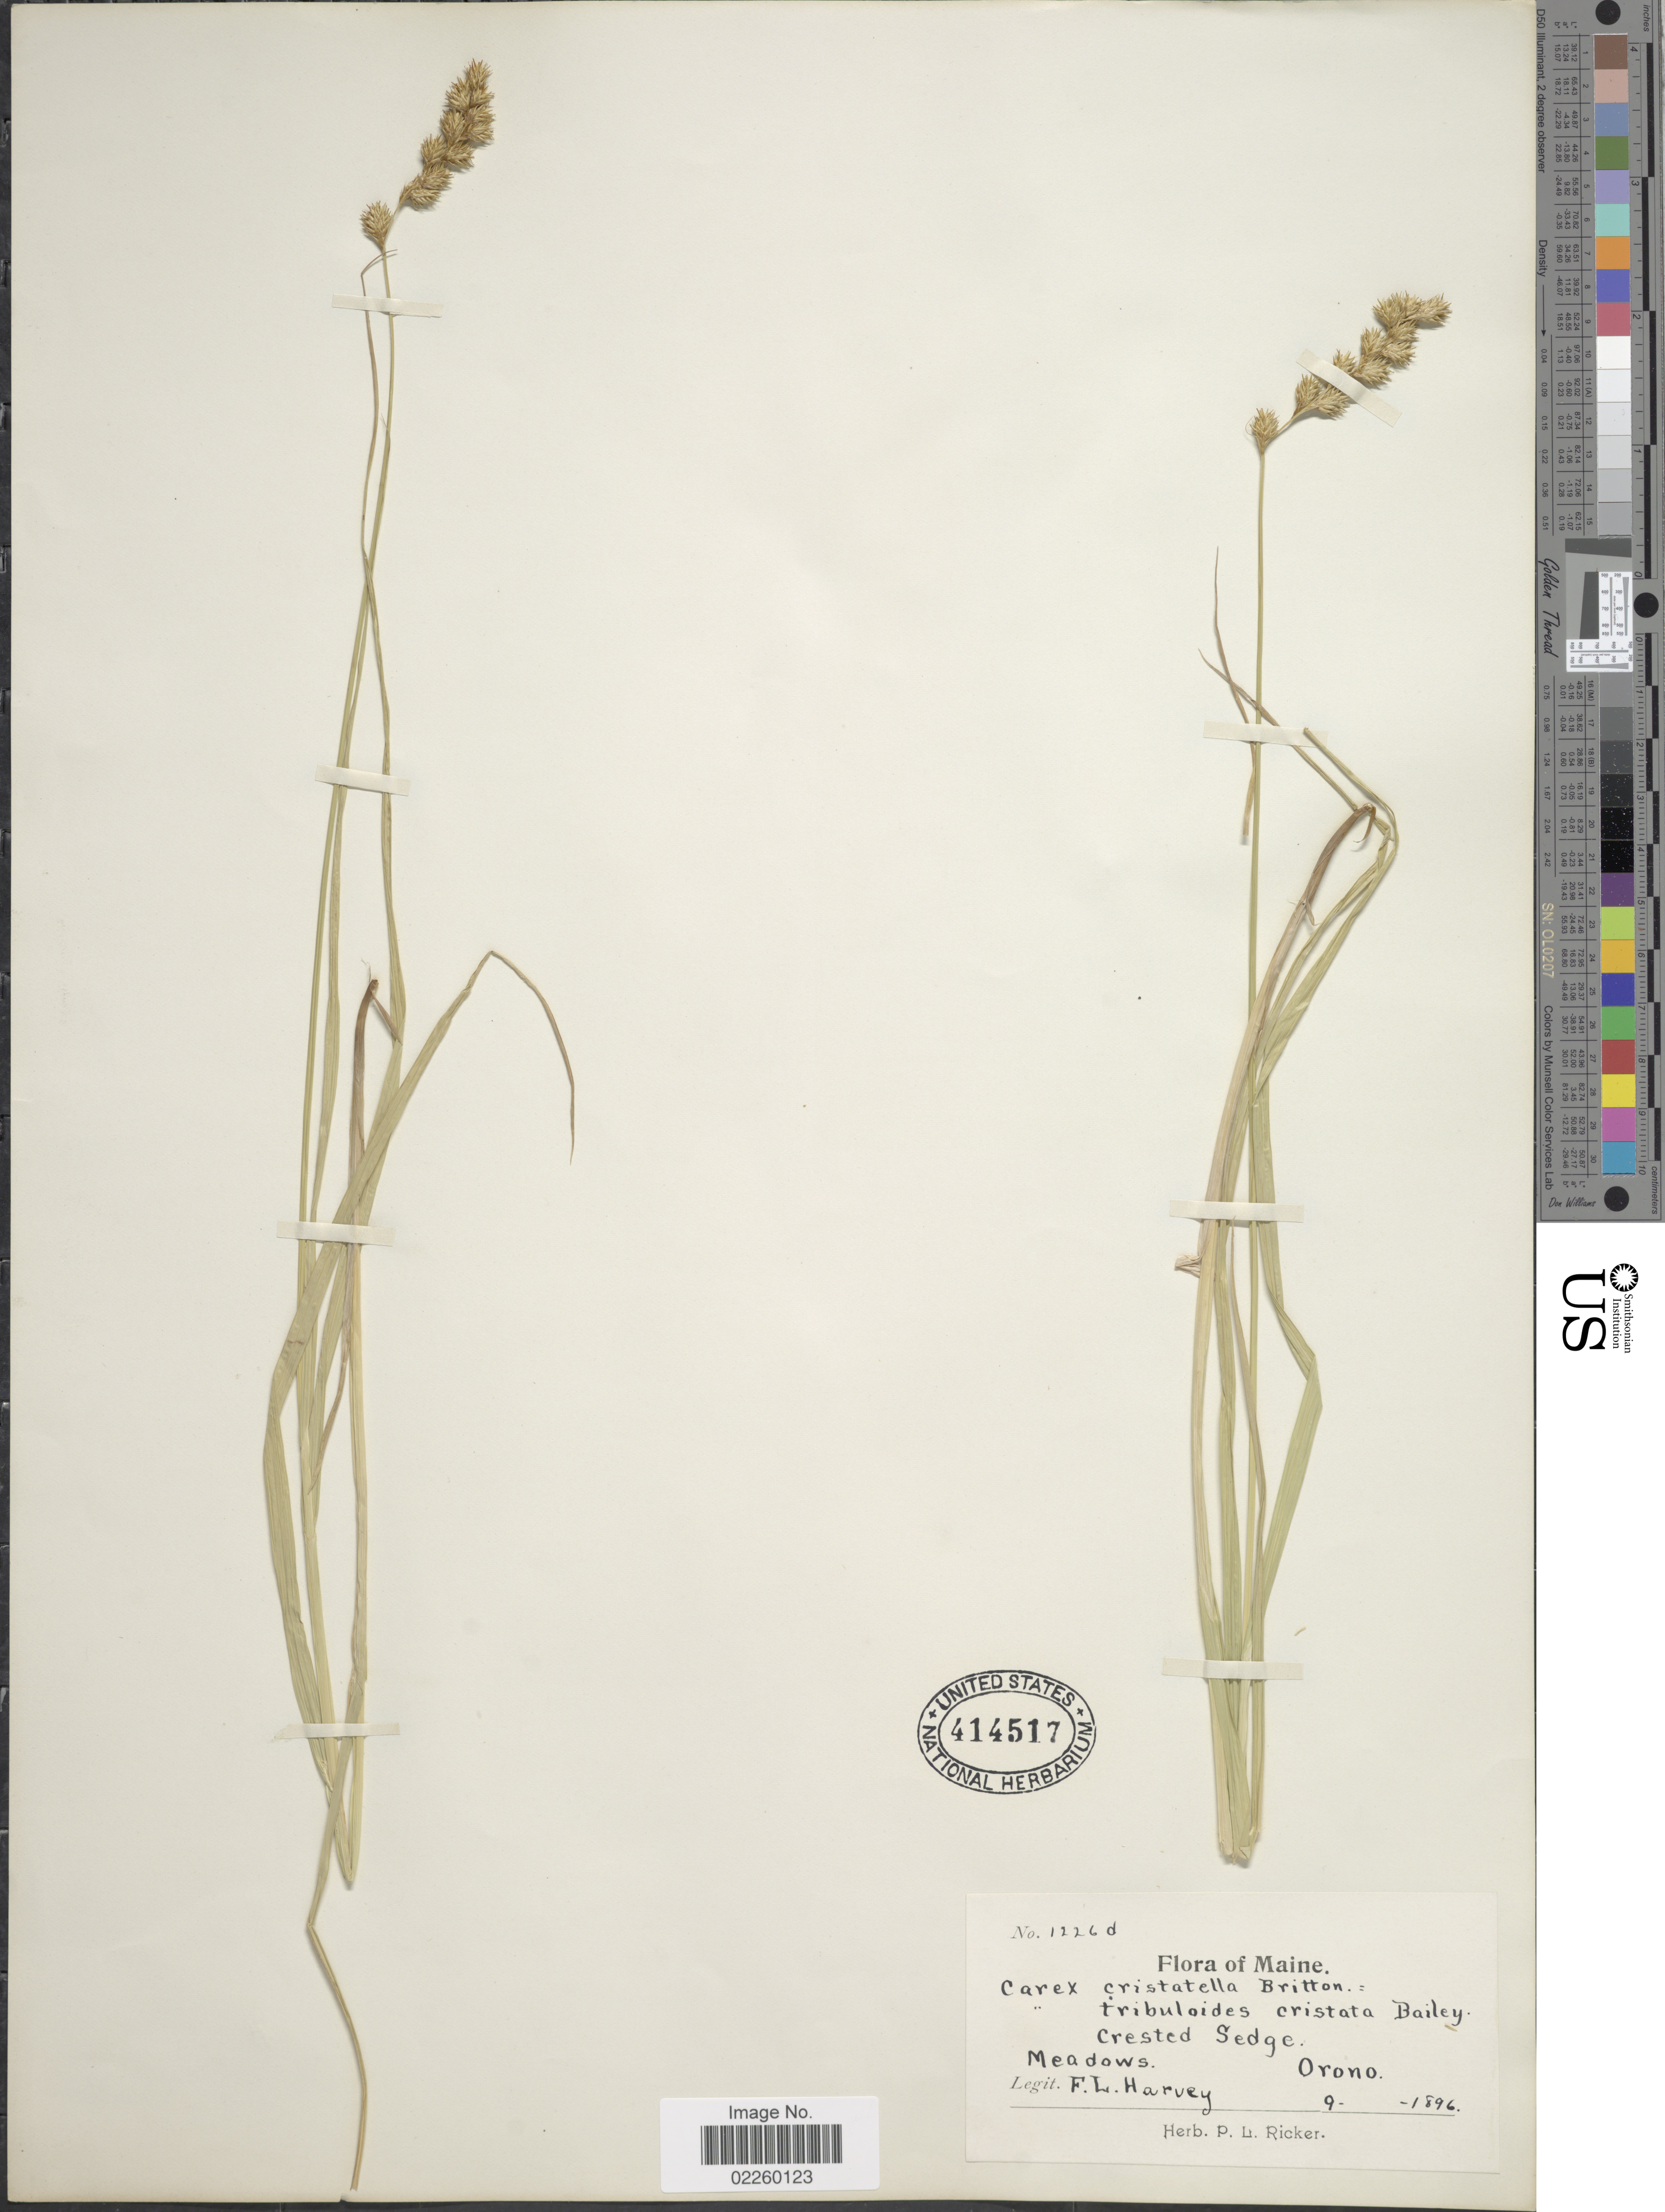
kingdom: Plantae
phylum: Tracheophyta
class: Liliopsida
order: Poales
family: Cyperaceae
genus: Carex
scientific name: Carex cristatella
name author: Britton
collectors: F. L. Harvey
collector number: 1226d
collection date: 1896-09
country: United States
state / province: Maine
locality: Orono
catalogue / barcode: US 414517